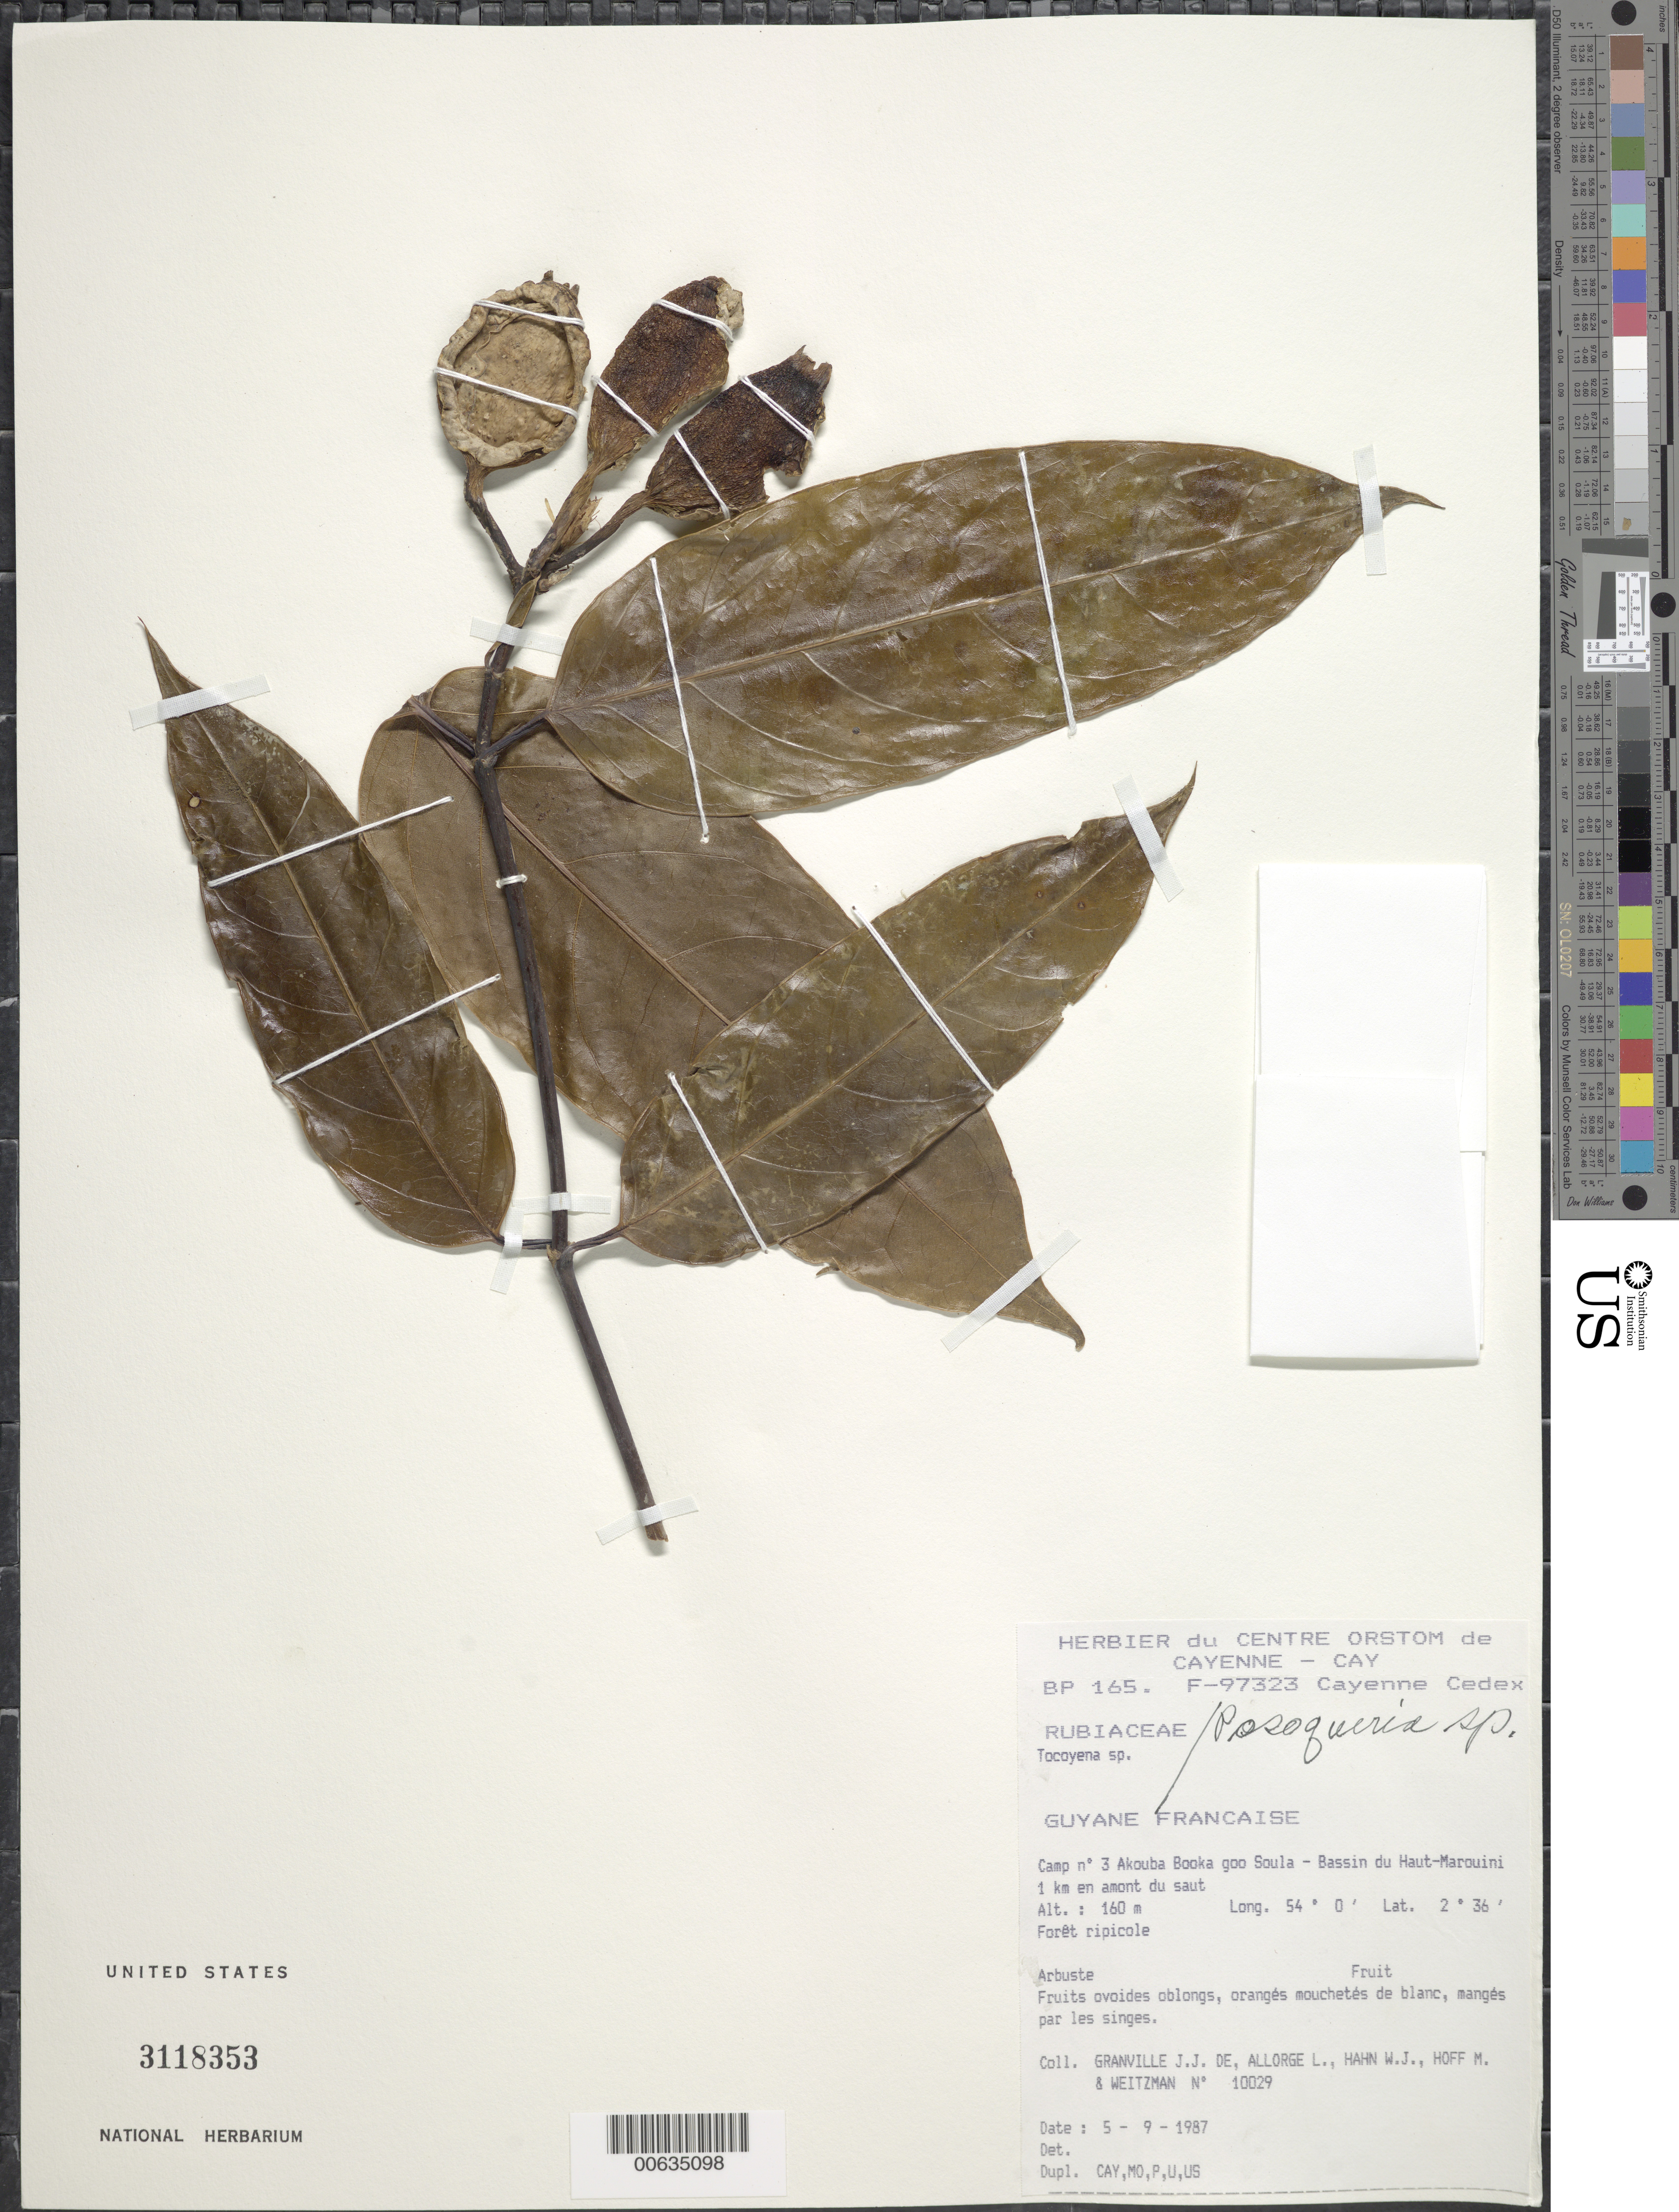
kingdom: Plantae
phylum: Tracheophyta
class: Magnoliopsida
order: Gentianales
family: Rubiaceae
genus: Posoqueria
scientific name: Posoqueria sp.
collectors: J.-J. de Granville, L. Allorge, W. J. Hahn, M. Hoff & Weitzman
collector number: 10029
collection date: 1987-09-05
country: French Guiana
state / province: Cayenne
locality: Cayenne, Cay, BP 165, F-97323 Cayenne Cedez, Guyane Francaise, Camp no 3, Akouba goo Soul - Bassin du Haut-Marouini 1 km en amont du saut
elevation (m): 160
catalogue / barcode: US 3118353